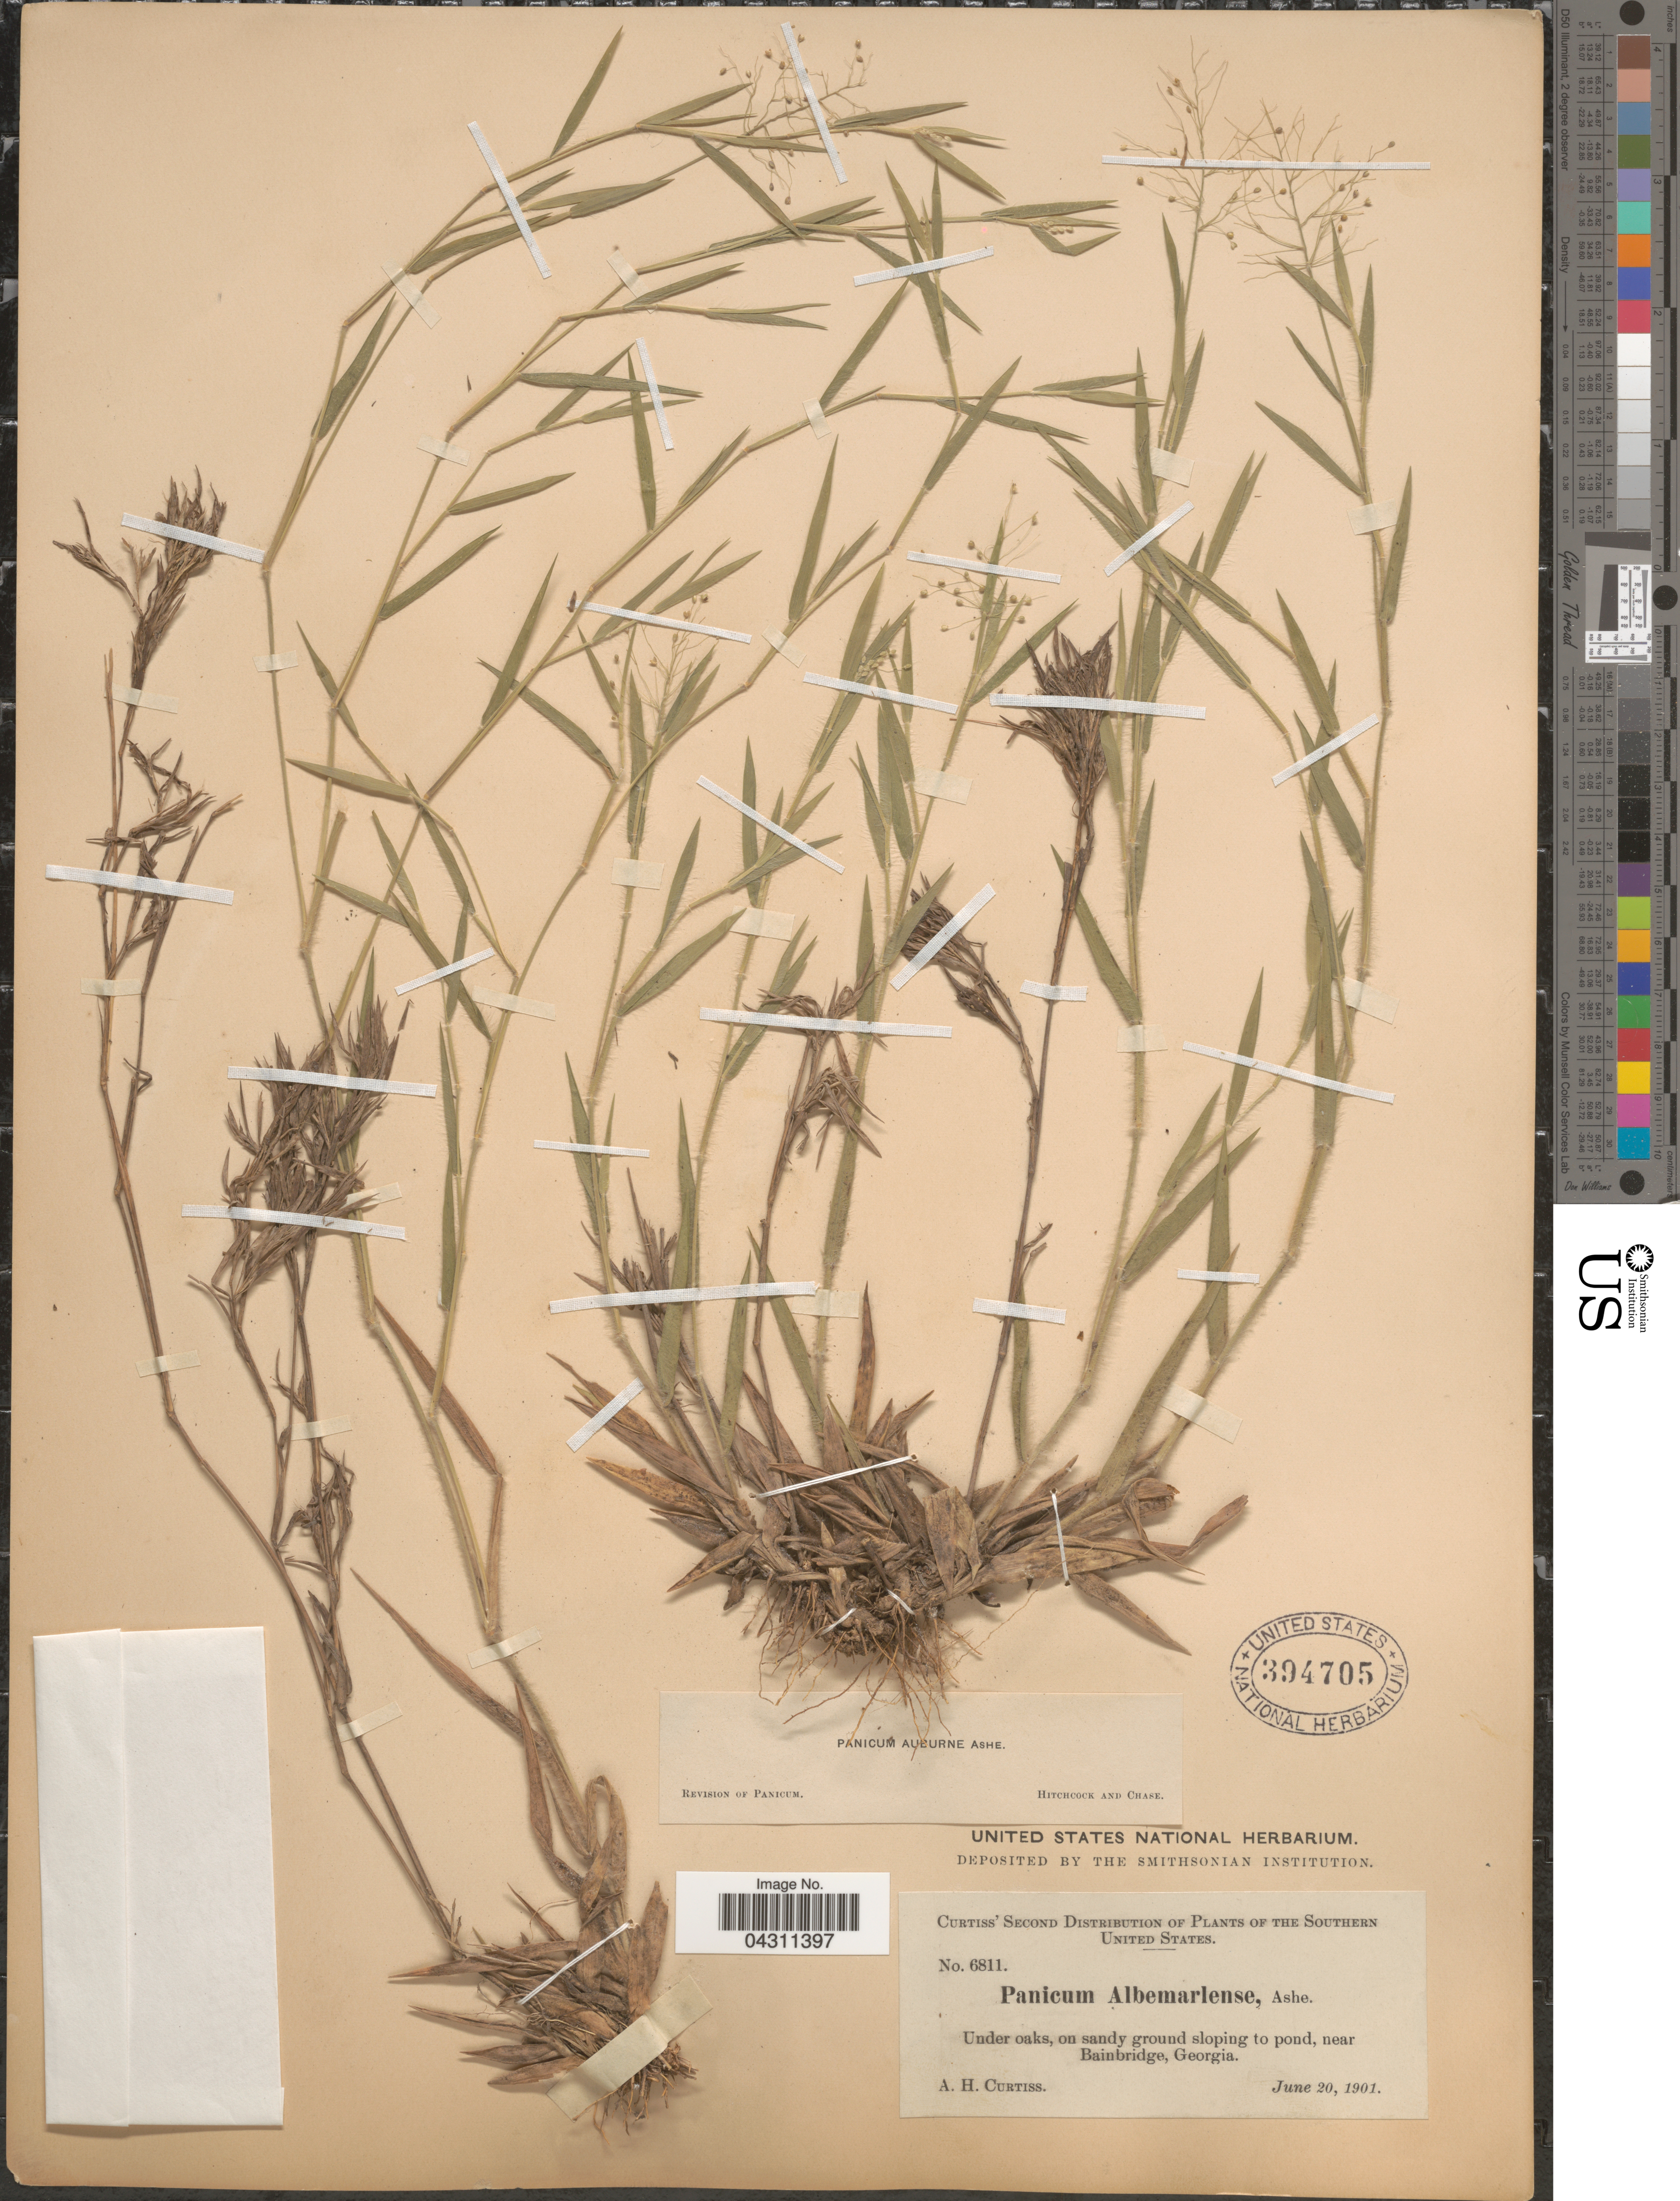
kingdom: Plantae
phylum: Tracheophyta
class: Liliopsida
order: Poales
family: Poaceae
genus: Dichanthelium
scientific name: Dichanthelium sphaerocarpon var. sphaerocarpon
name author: (Elliott) Gould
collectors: A. H. Curtiss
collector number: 6811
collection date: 1901-06-20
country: United States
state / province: Georgia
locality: The Southern United States. Under oaks, on sandy ground sloping to pond, near Bainbridge.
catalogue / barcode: US 394705